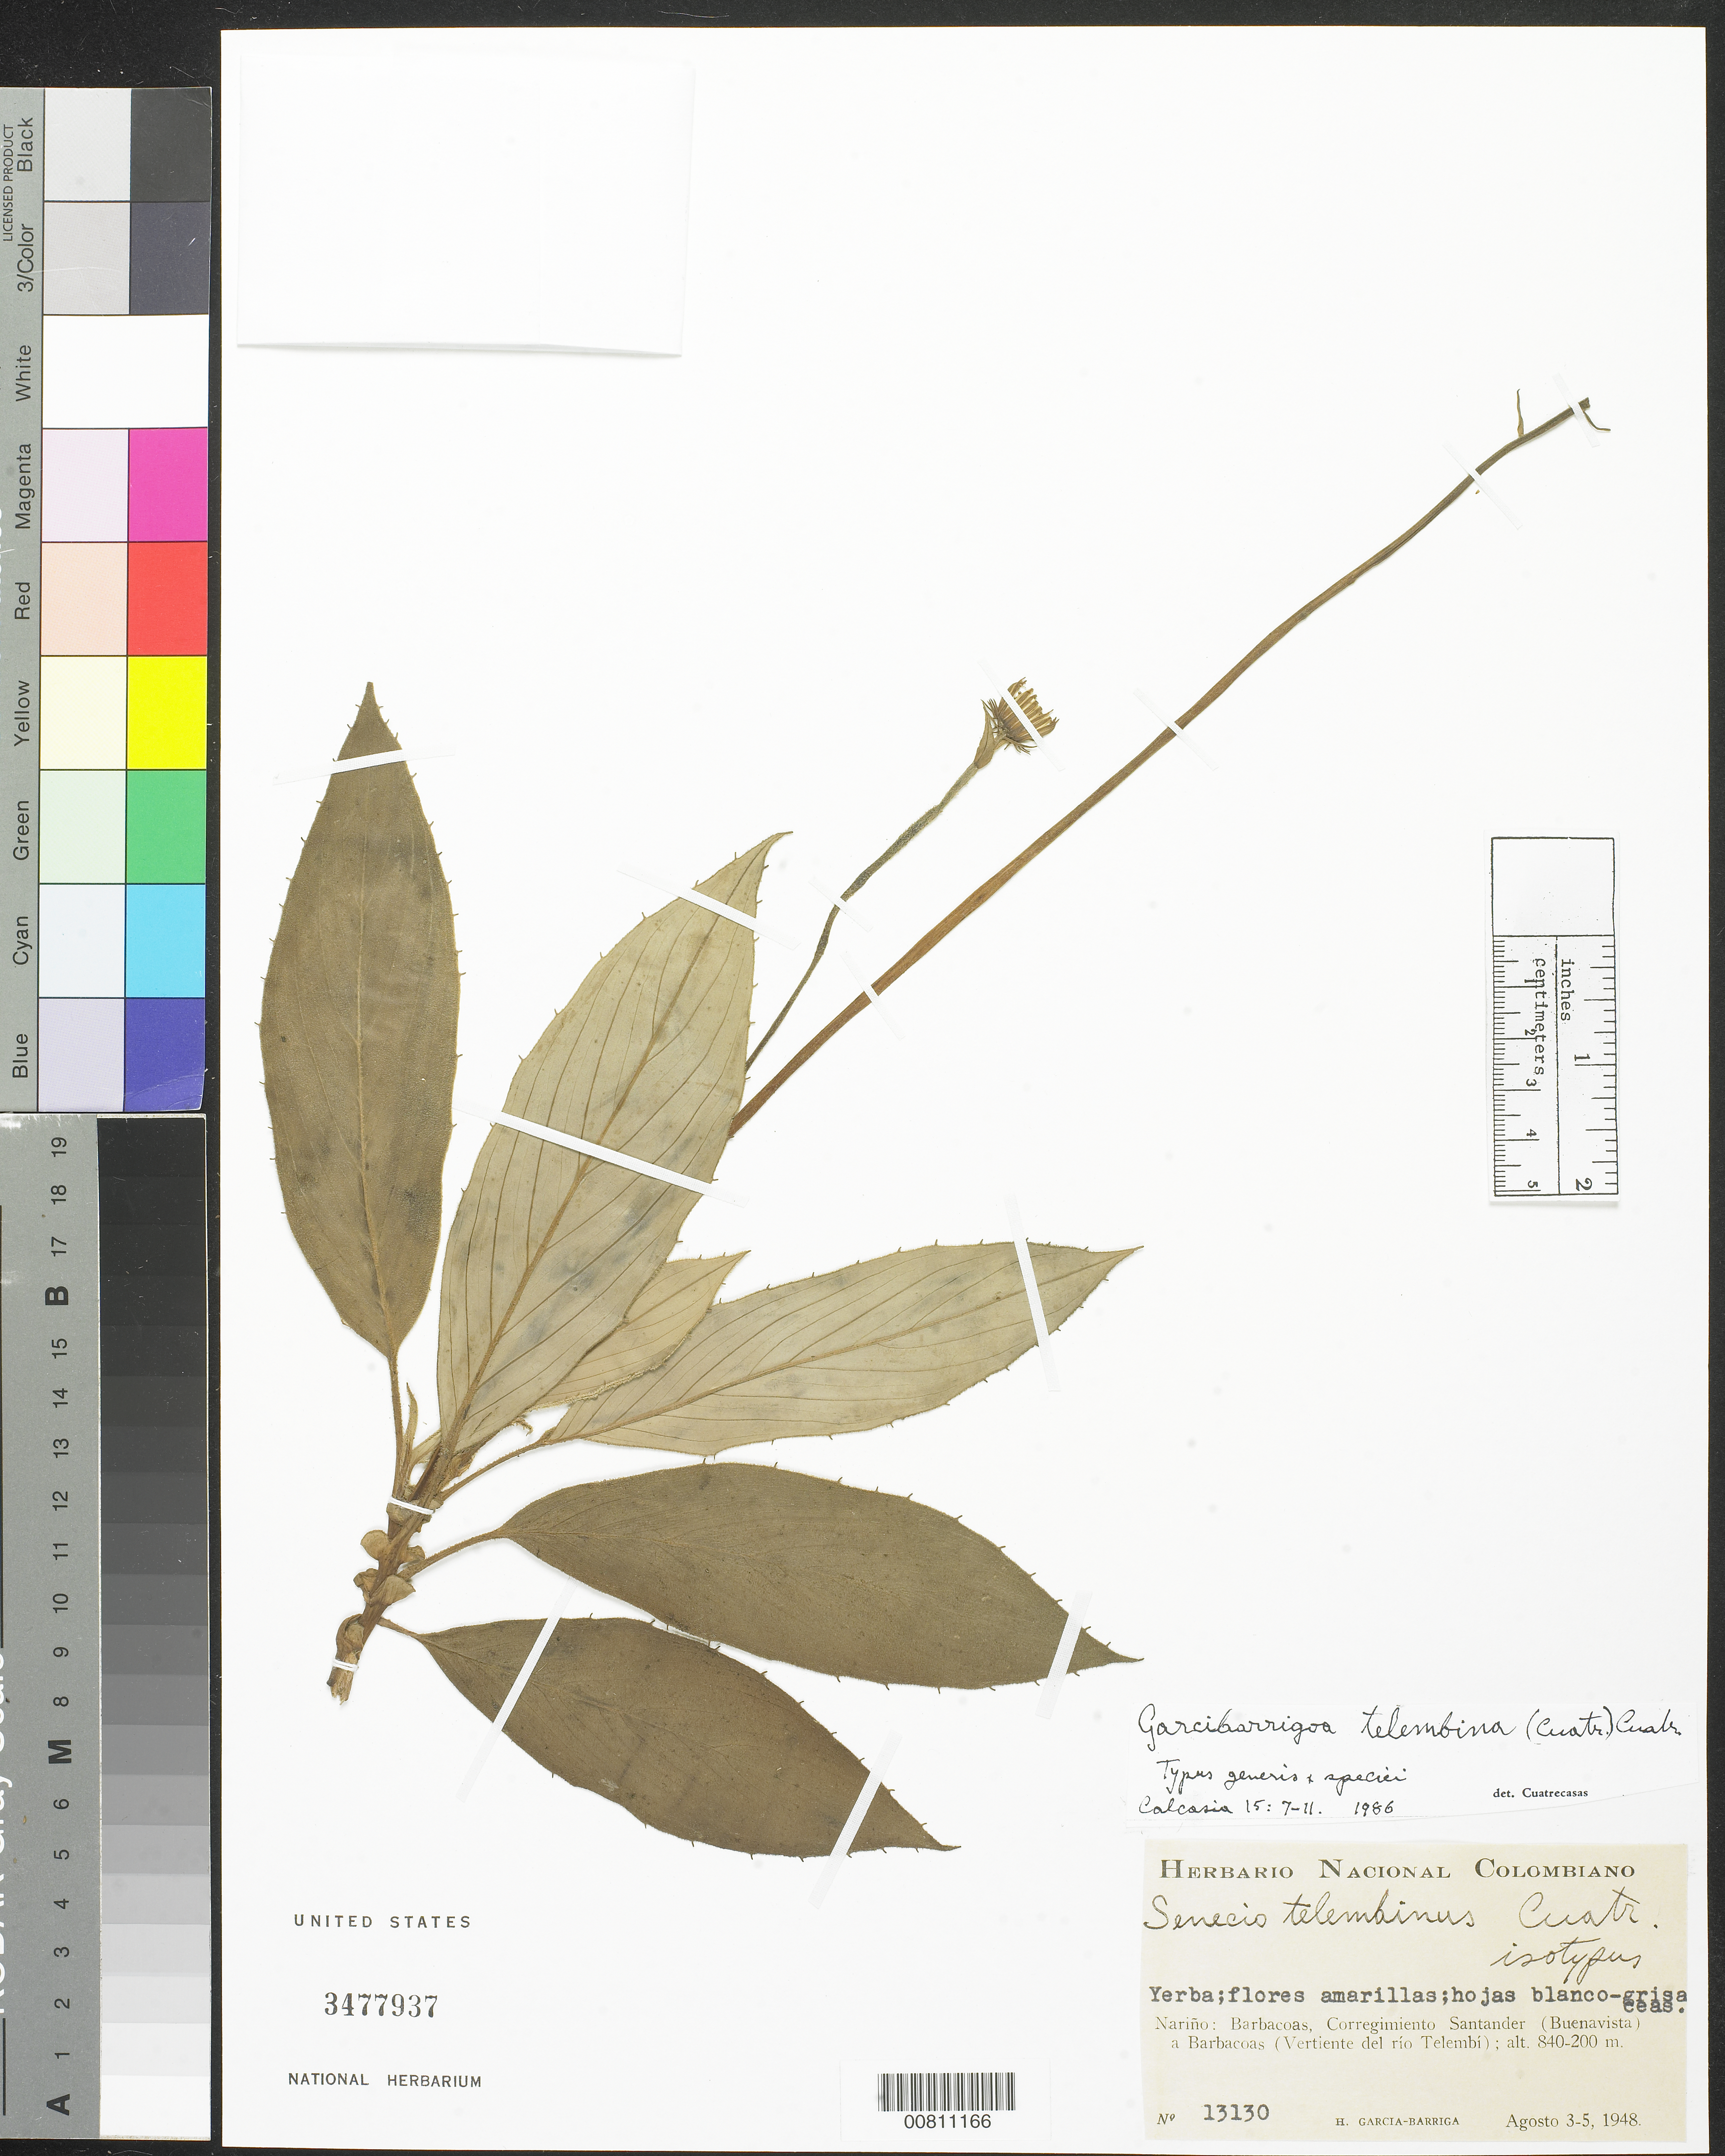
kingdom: Plantae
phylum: Tracheophyta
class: Magnoliopsida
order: Asterales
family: Asteraceae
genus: Senecio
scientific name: Senecio telembinus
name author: Cuatrec.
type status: Isotype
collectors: H. García Barriga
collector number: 13130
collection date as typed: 03 Aug 1948 to 05 Aug 1948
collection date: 1948-08-03/1948-08-05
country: Colombia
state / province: Nariño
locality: Nariño: Barbacoas, Corregimiento Santander (Buenavista) a Barbacoas (Vertiente del rio Telembi).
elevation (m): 200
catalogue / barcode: US 3477937